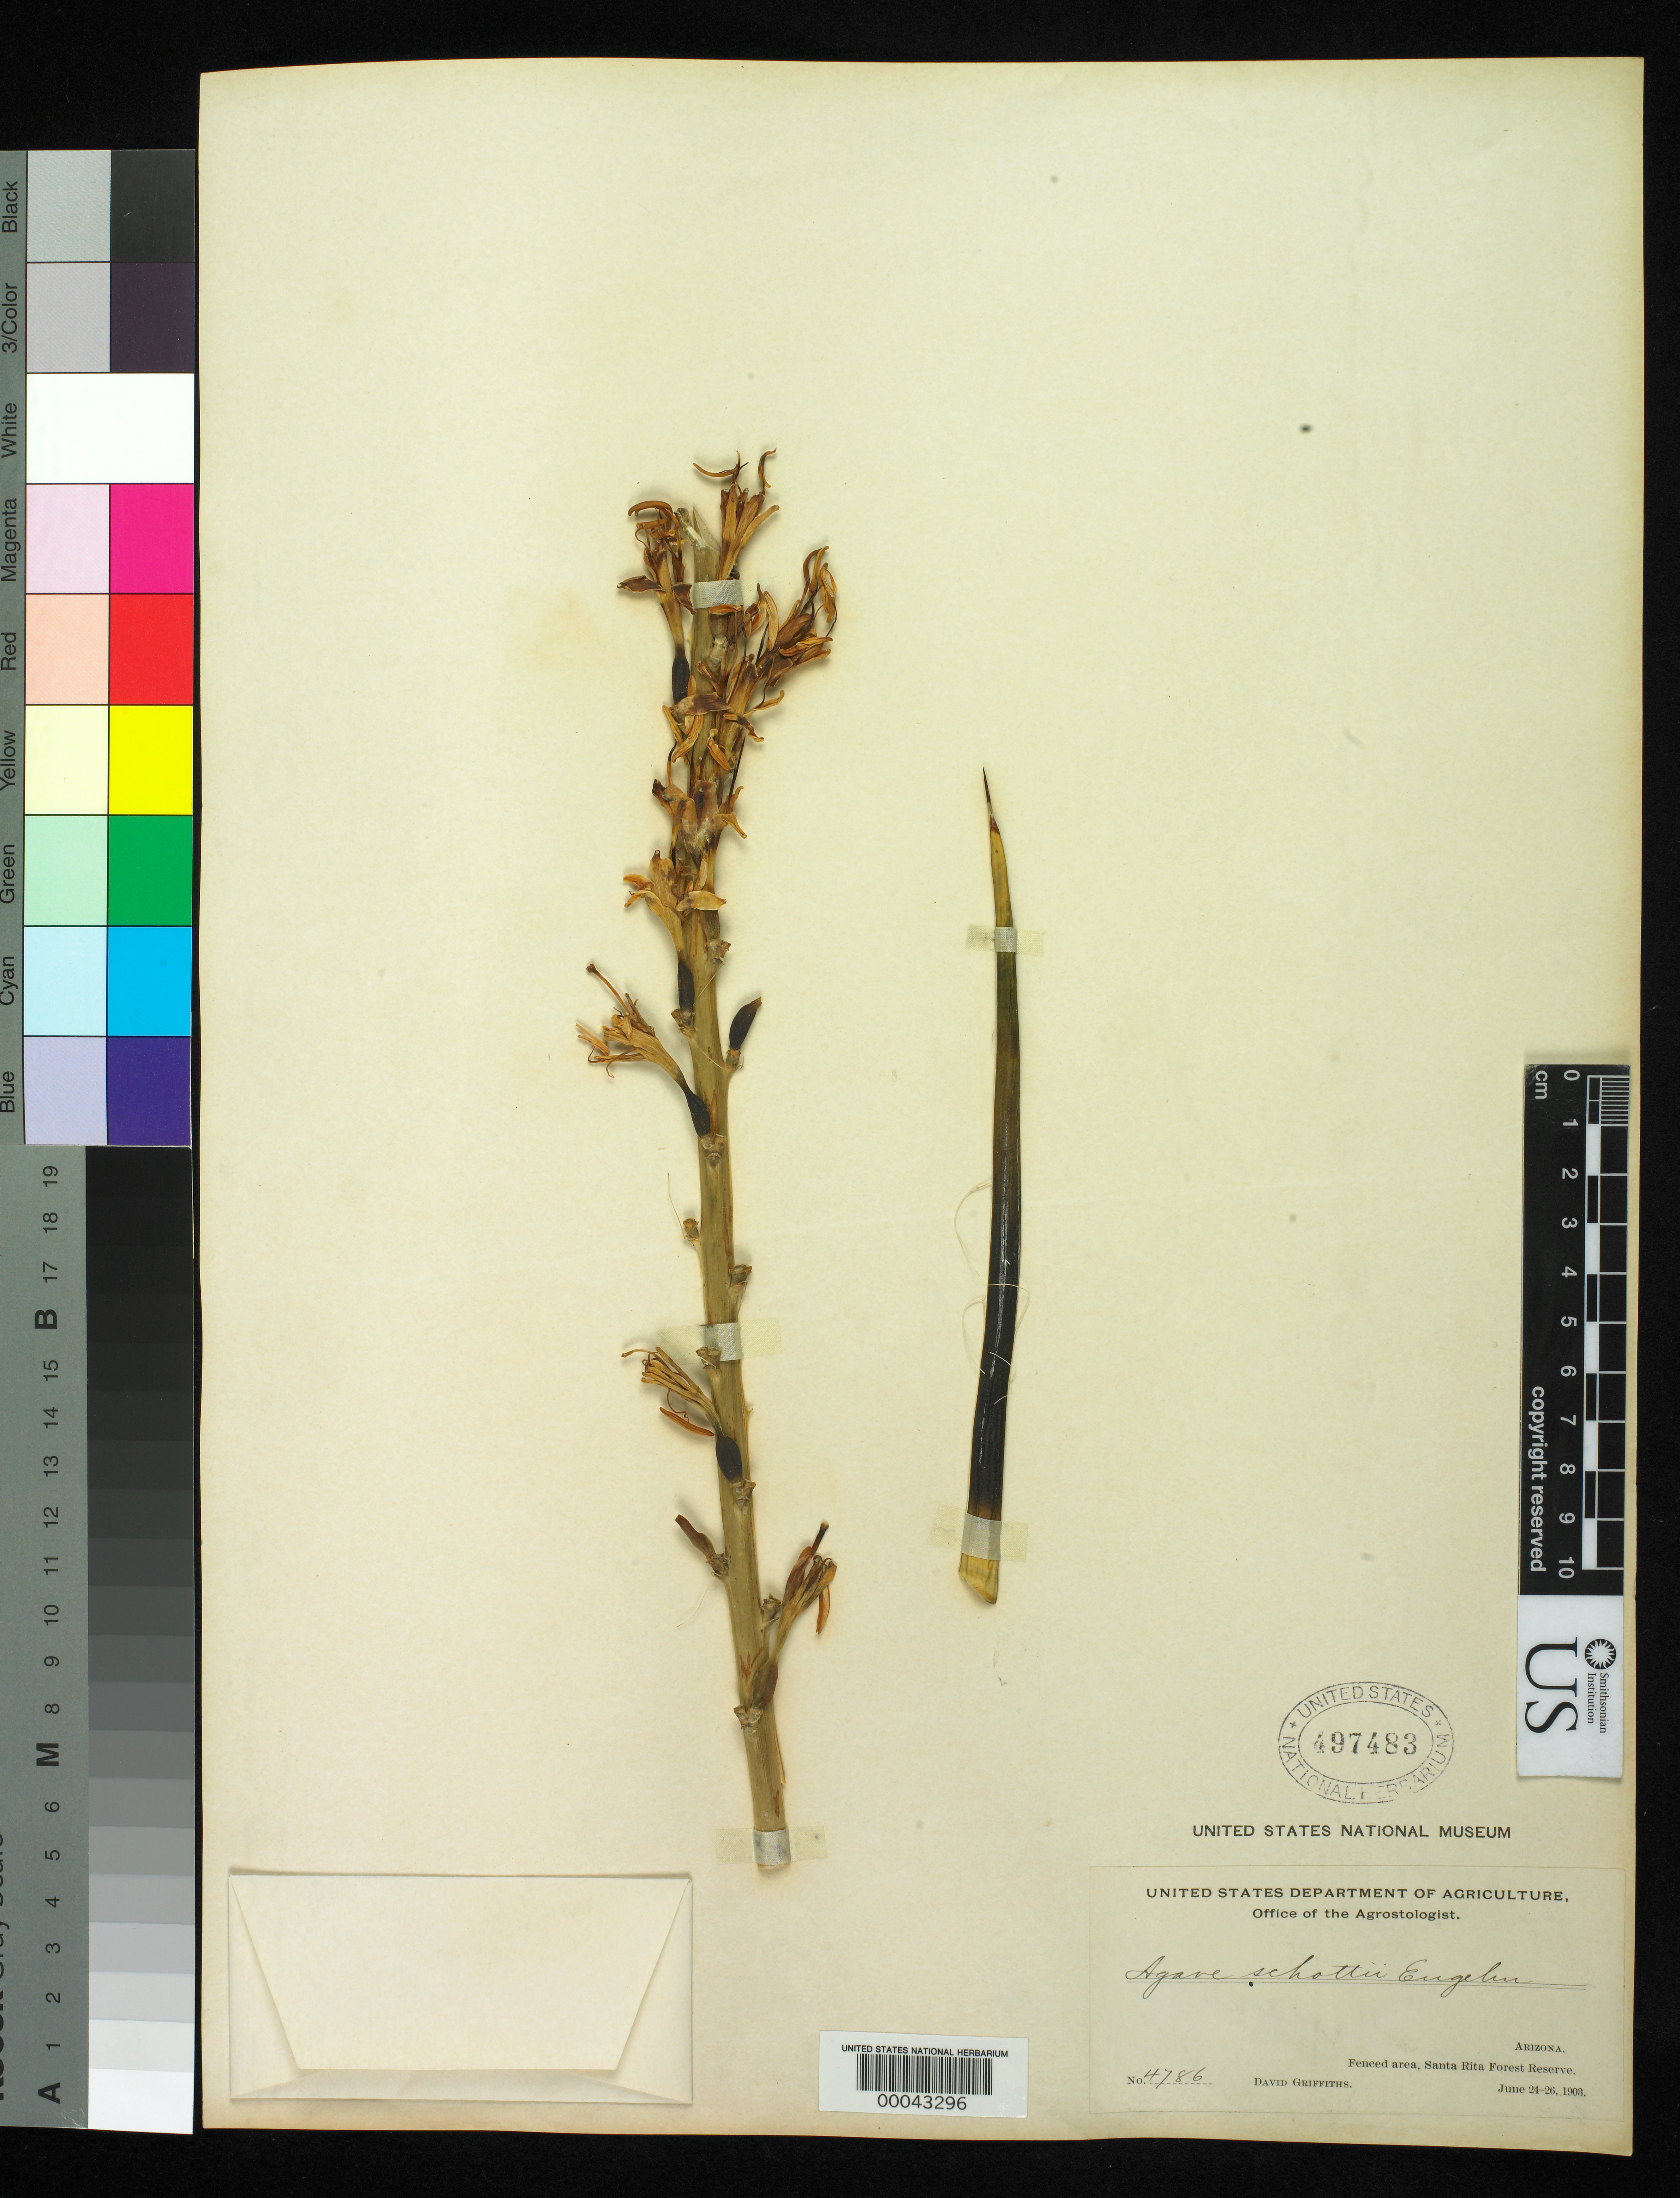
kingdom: Plantae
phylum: Tracheophyta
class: Liliopsida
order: Asparagales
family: Asparagaceae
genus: Agave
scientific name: Agave schottii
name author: Engelm.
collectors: D. Griffiths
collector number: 4786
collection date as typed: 24 Jun 1903 to 26 Jun 1903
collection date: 1903-06-24/1903-06-26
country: United States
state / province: Arizona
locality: Fenced area, santa rita forest reserve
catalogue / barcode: US 497483